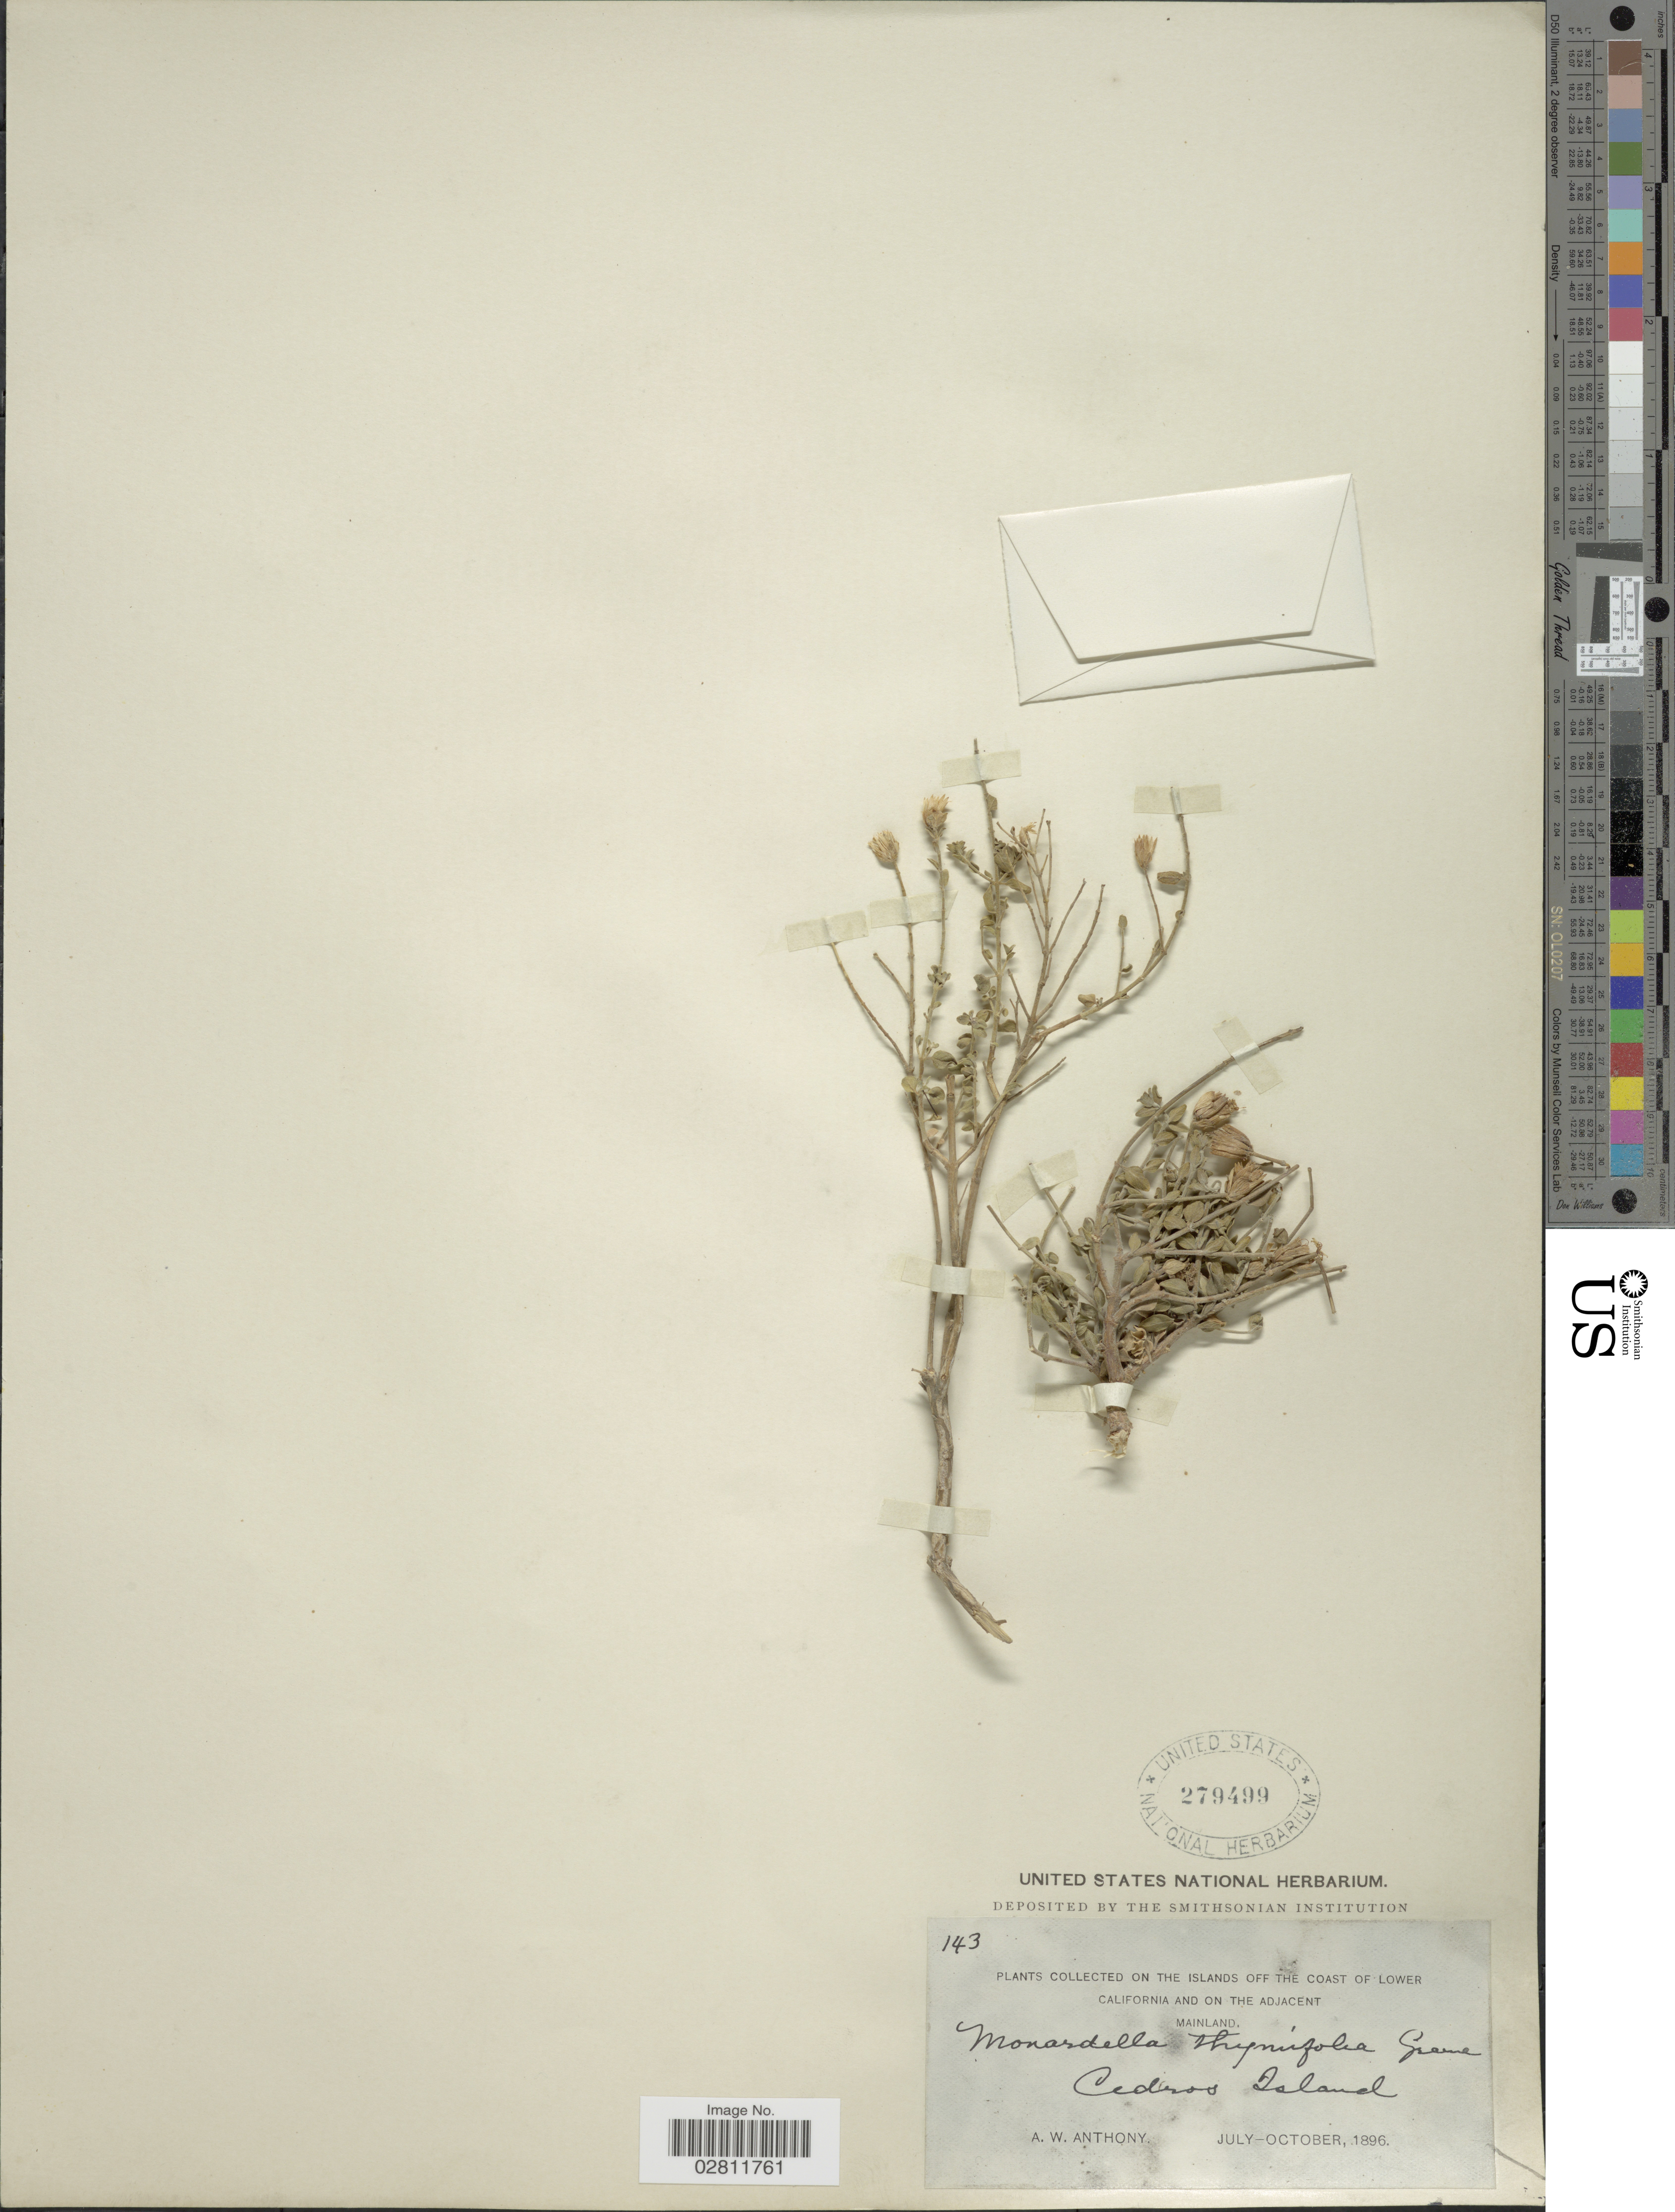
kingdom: Plantae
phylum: Tracheophyta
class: Magnoliopsida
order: Lamiales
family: Lamiaceae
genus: Monardella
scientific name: Monardella thymifolia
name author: S.W. Greene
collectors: A. W. Anthony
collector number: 143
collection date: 1896-07/1896-10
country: Mexico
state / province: Baja California Norte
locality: The islands off the coast of Lower California and on the adjacent mainland. Cedros Island.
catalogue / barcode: US 279499